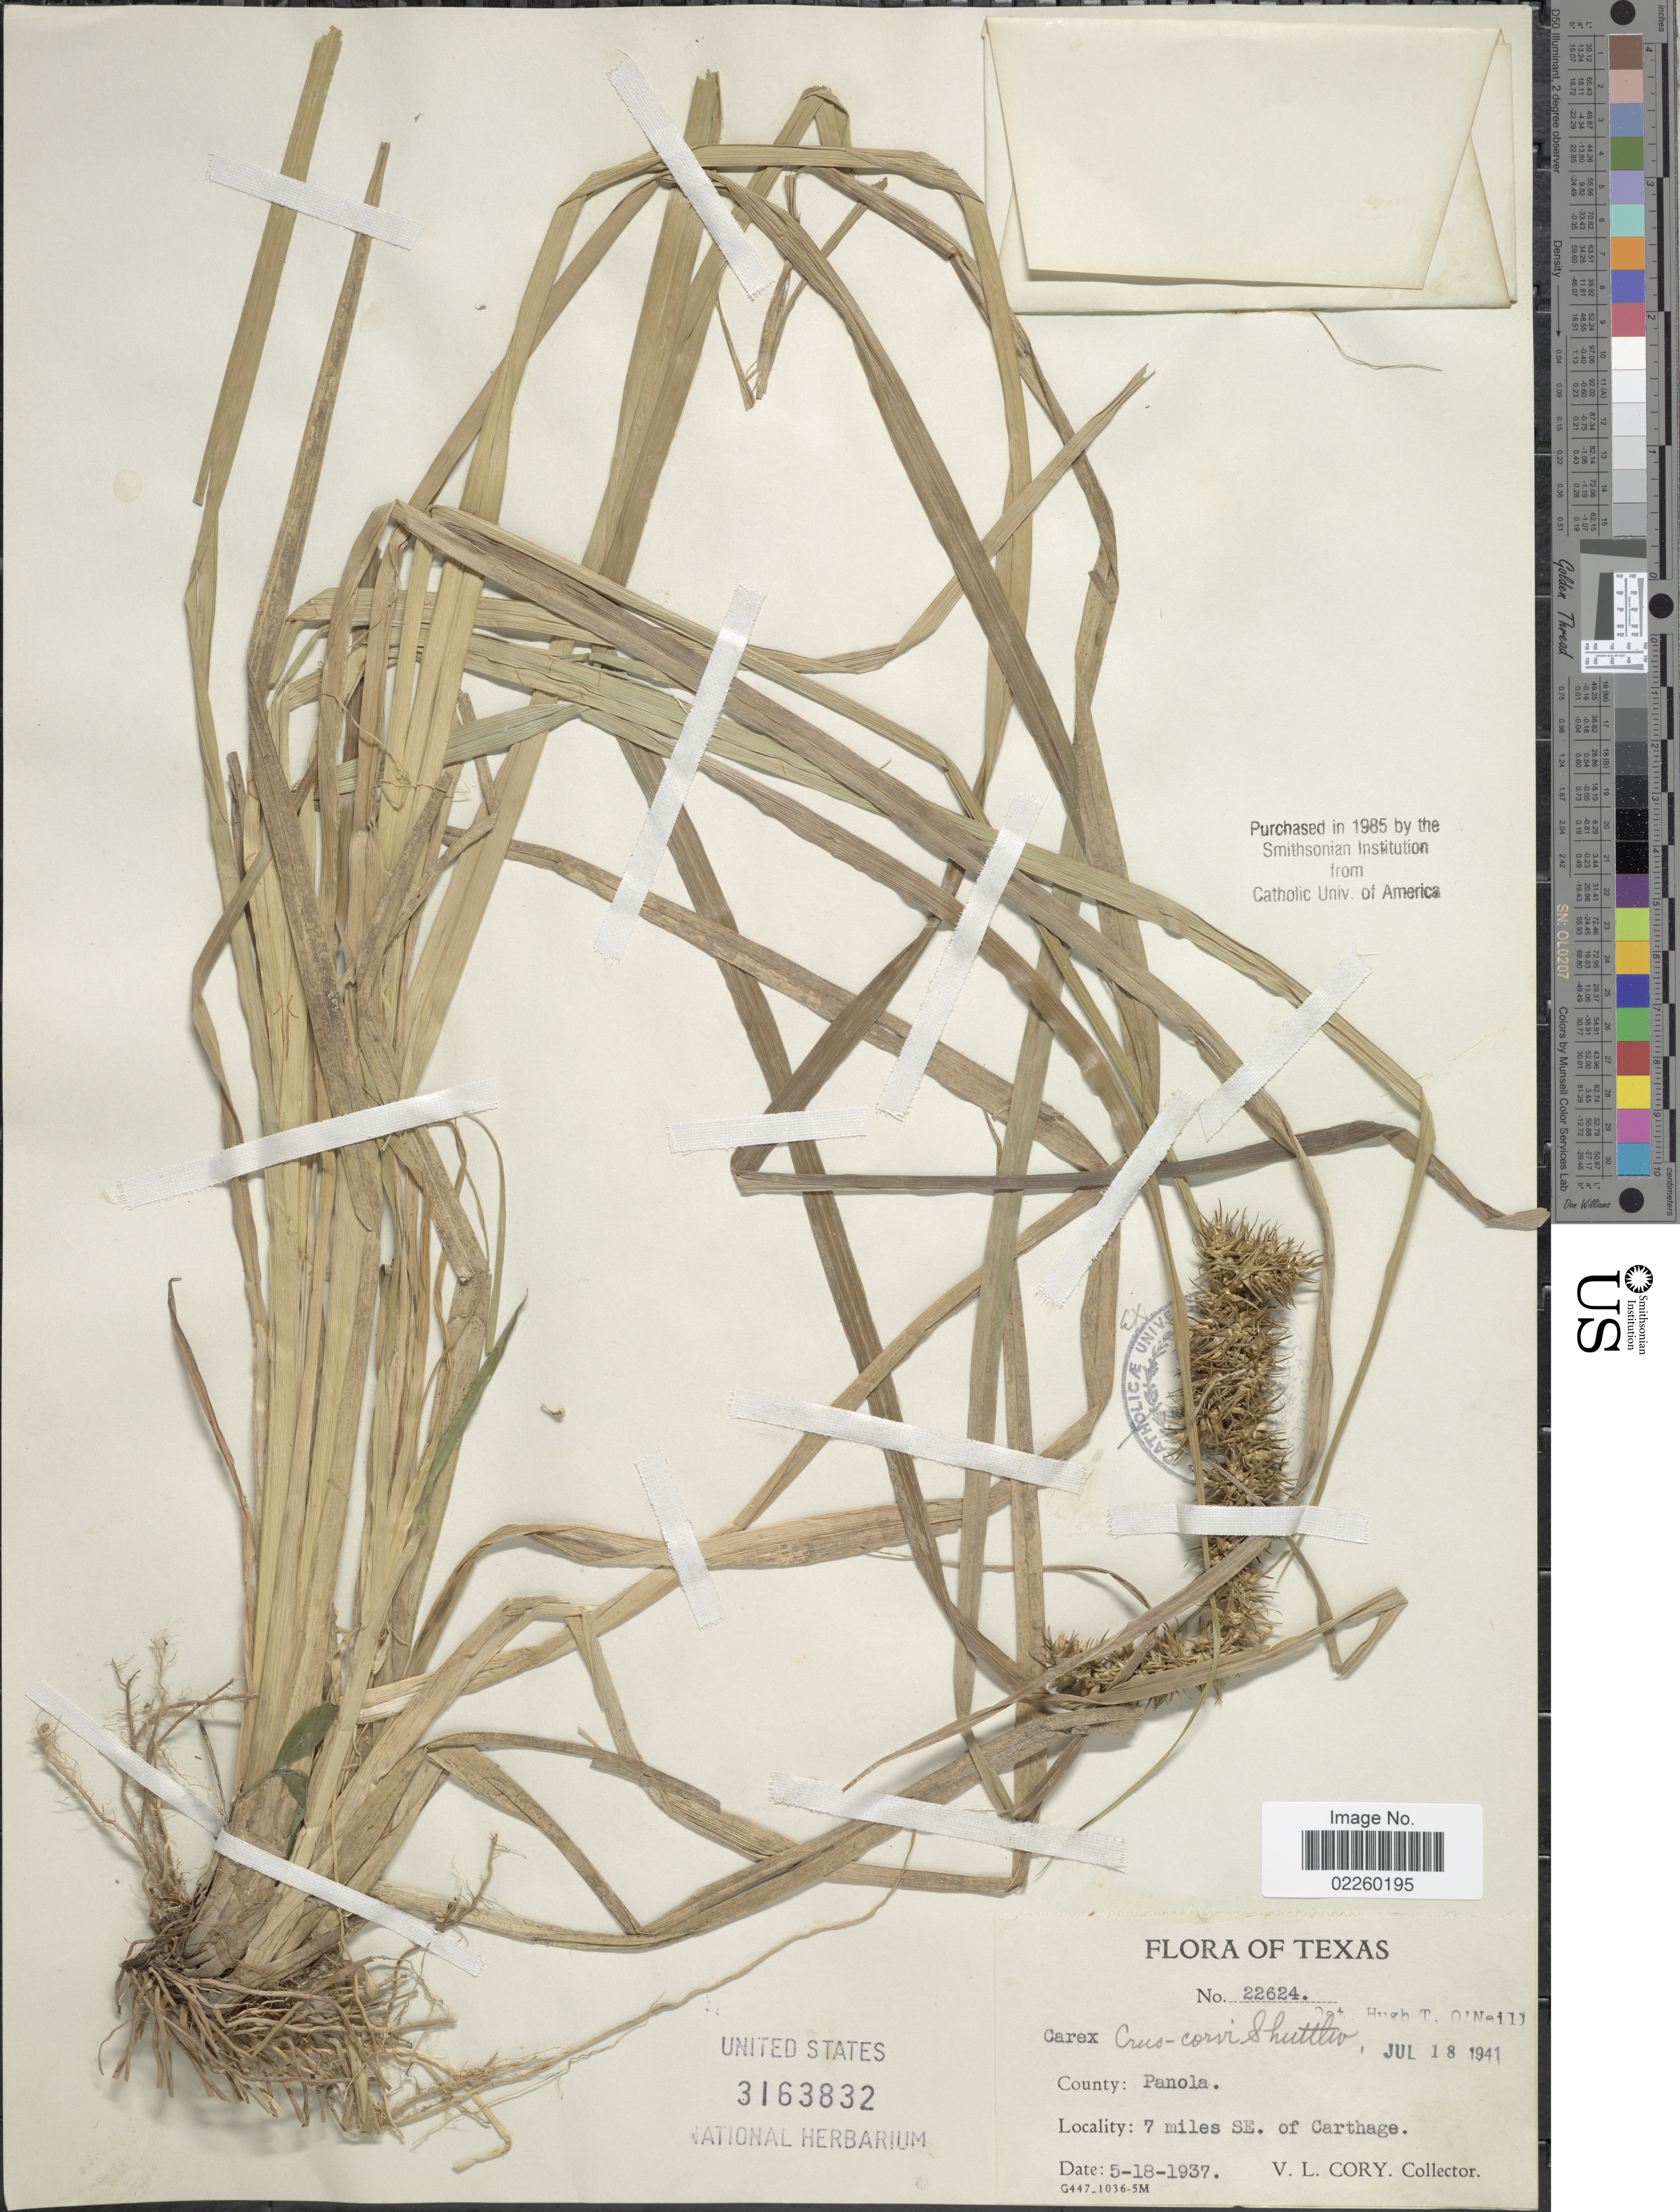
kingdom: Plantae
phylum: Tracheophyta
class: Liliopsida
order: Poales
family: Cyperaceae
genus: Carex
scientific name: Carex crus-corvi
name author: Shuttlew. ex Kunze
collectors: V. Cory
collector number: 22624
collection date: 1937-05-18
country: United States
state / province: Texas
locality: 7 miles SE. of Carthage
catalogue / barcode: US 3163832